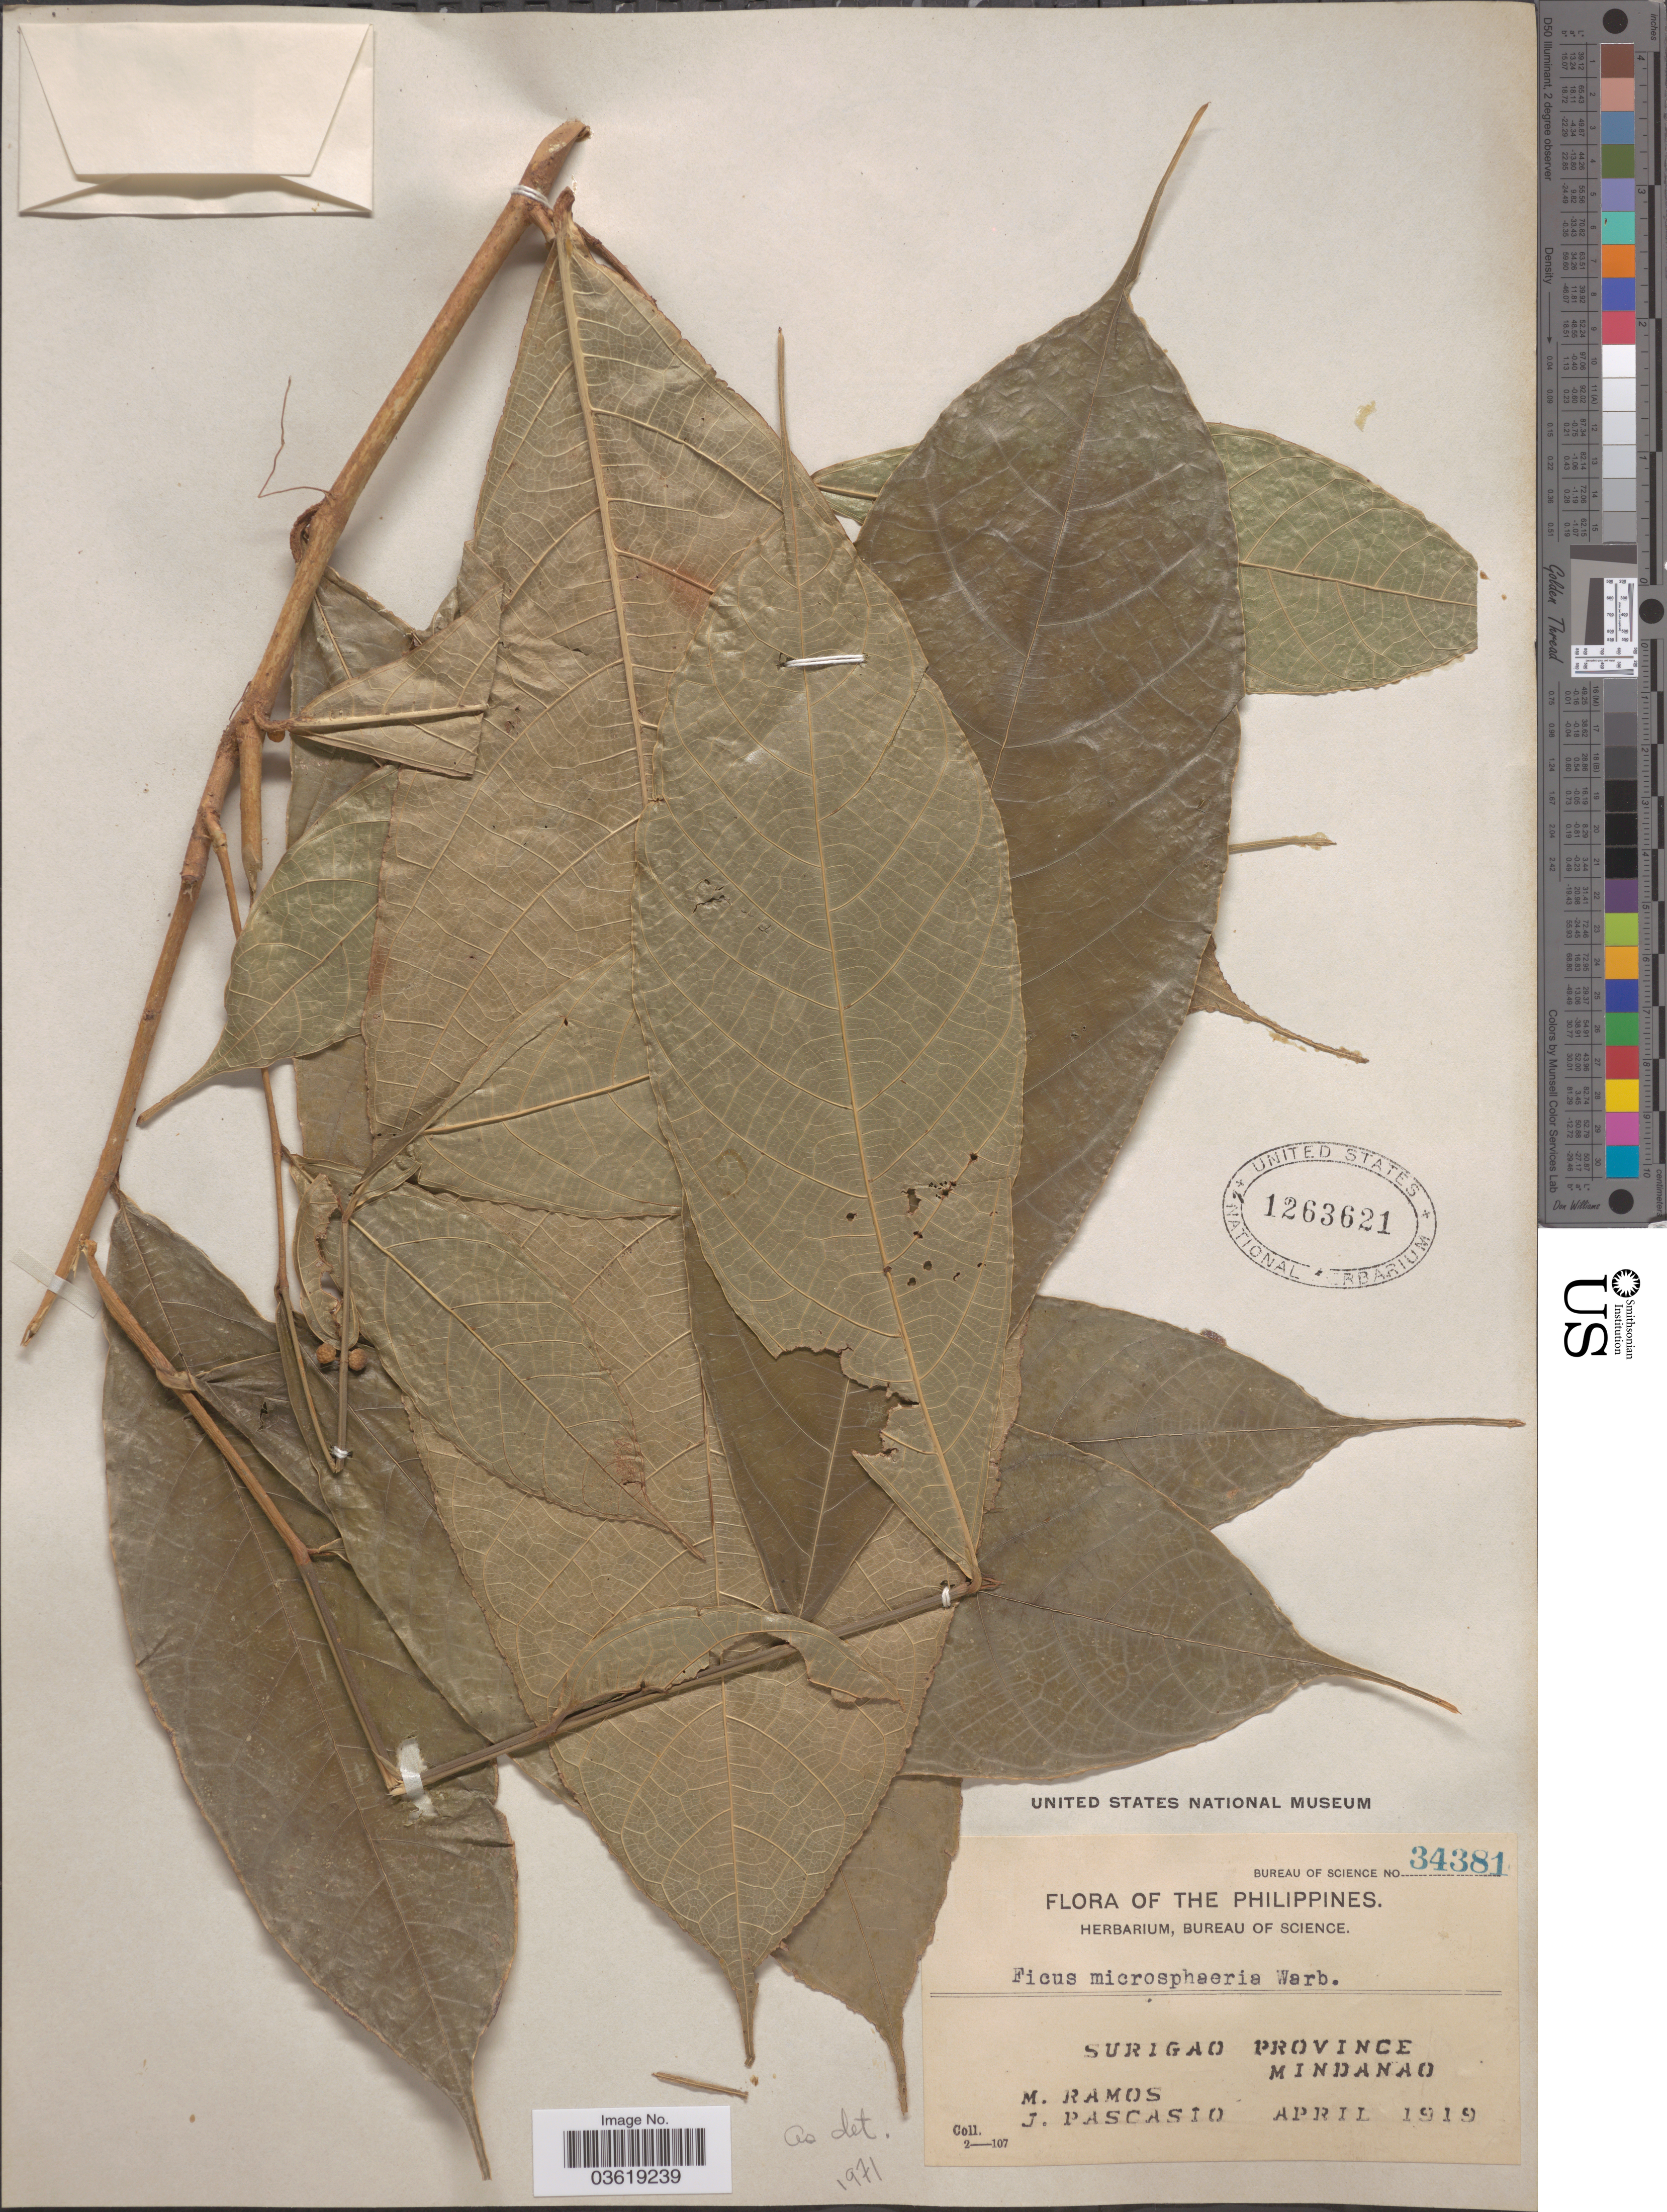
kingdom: Plantae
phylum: Tracheophyta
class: Magnoliopsida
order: Rosales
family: Moraceae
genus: Ficus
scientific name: Ficus microsphaera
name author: Warb.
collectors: M. Ramos & J. Pascasio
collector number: Bureau of Science 34381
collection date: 1919-04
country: Philippines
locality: Surigao Province, Mindanao.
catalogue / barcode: US 1263621